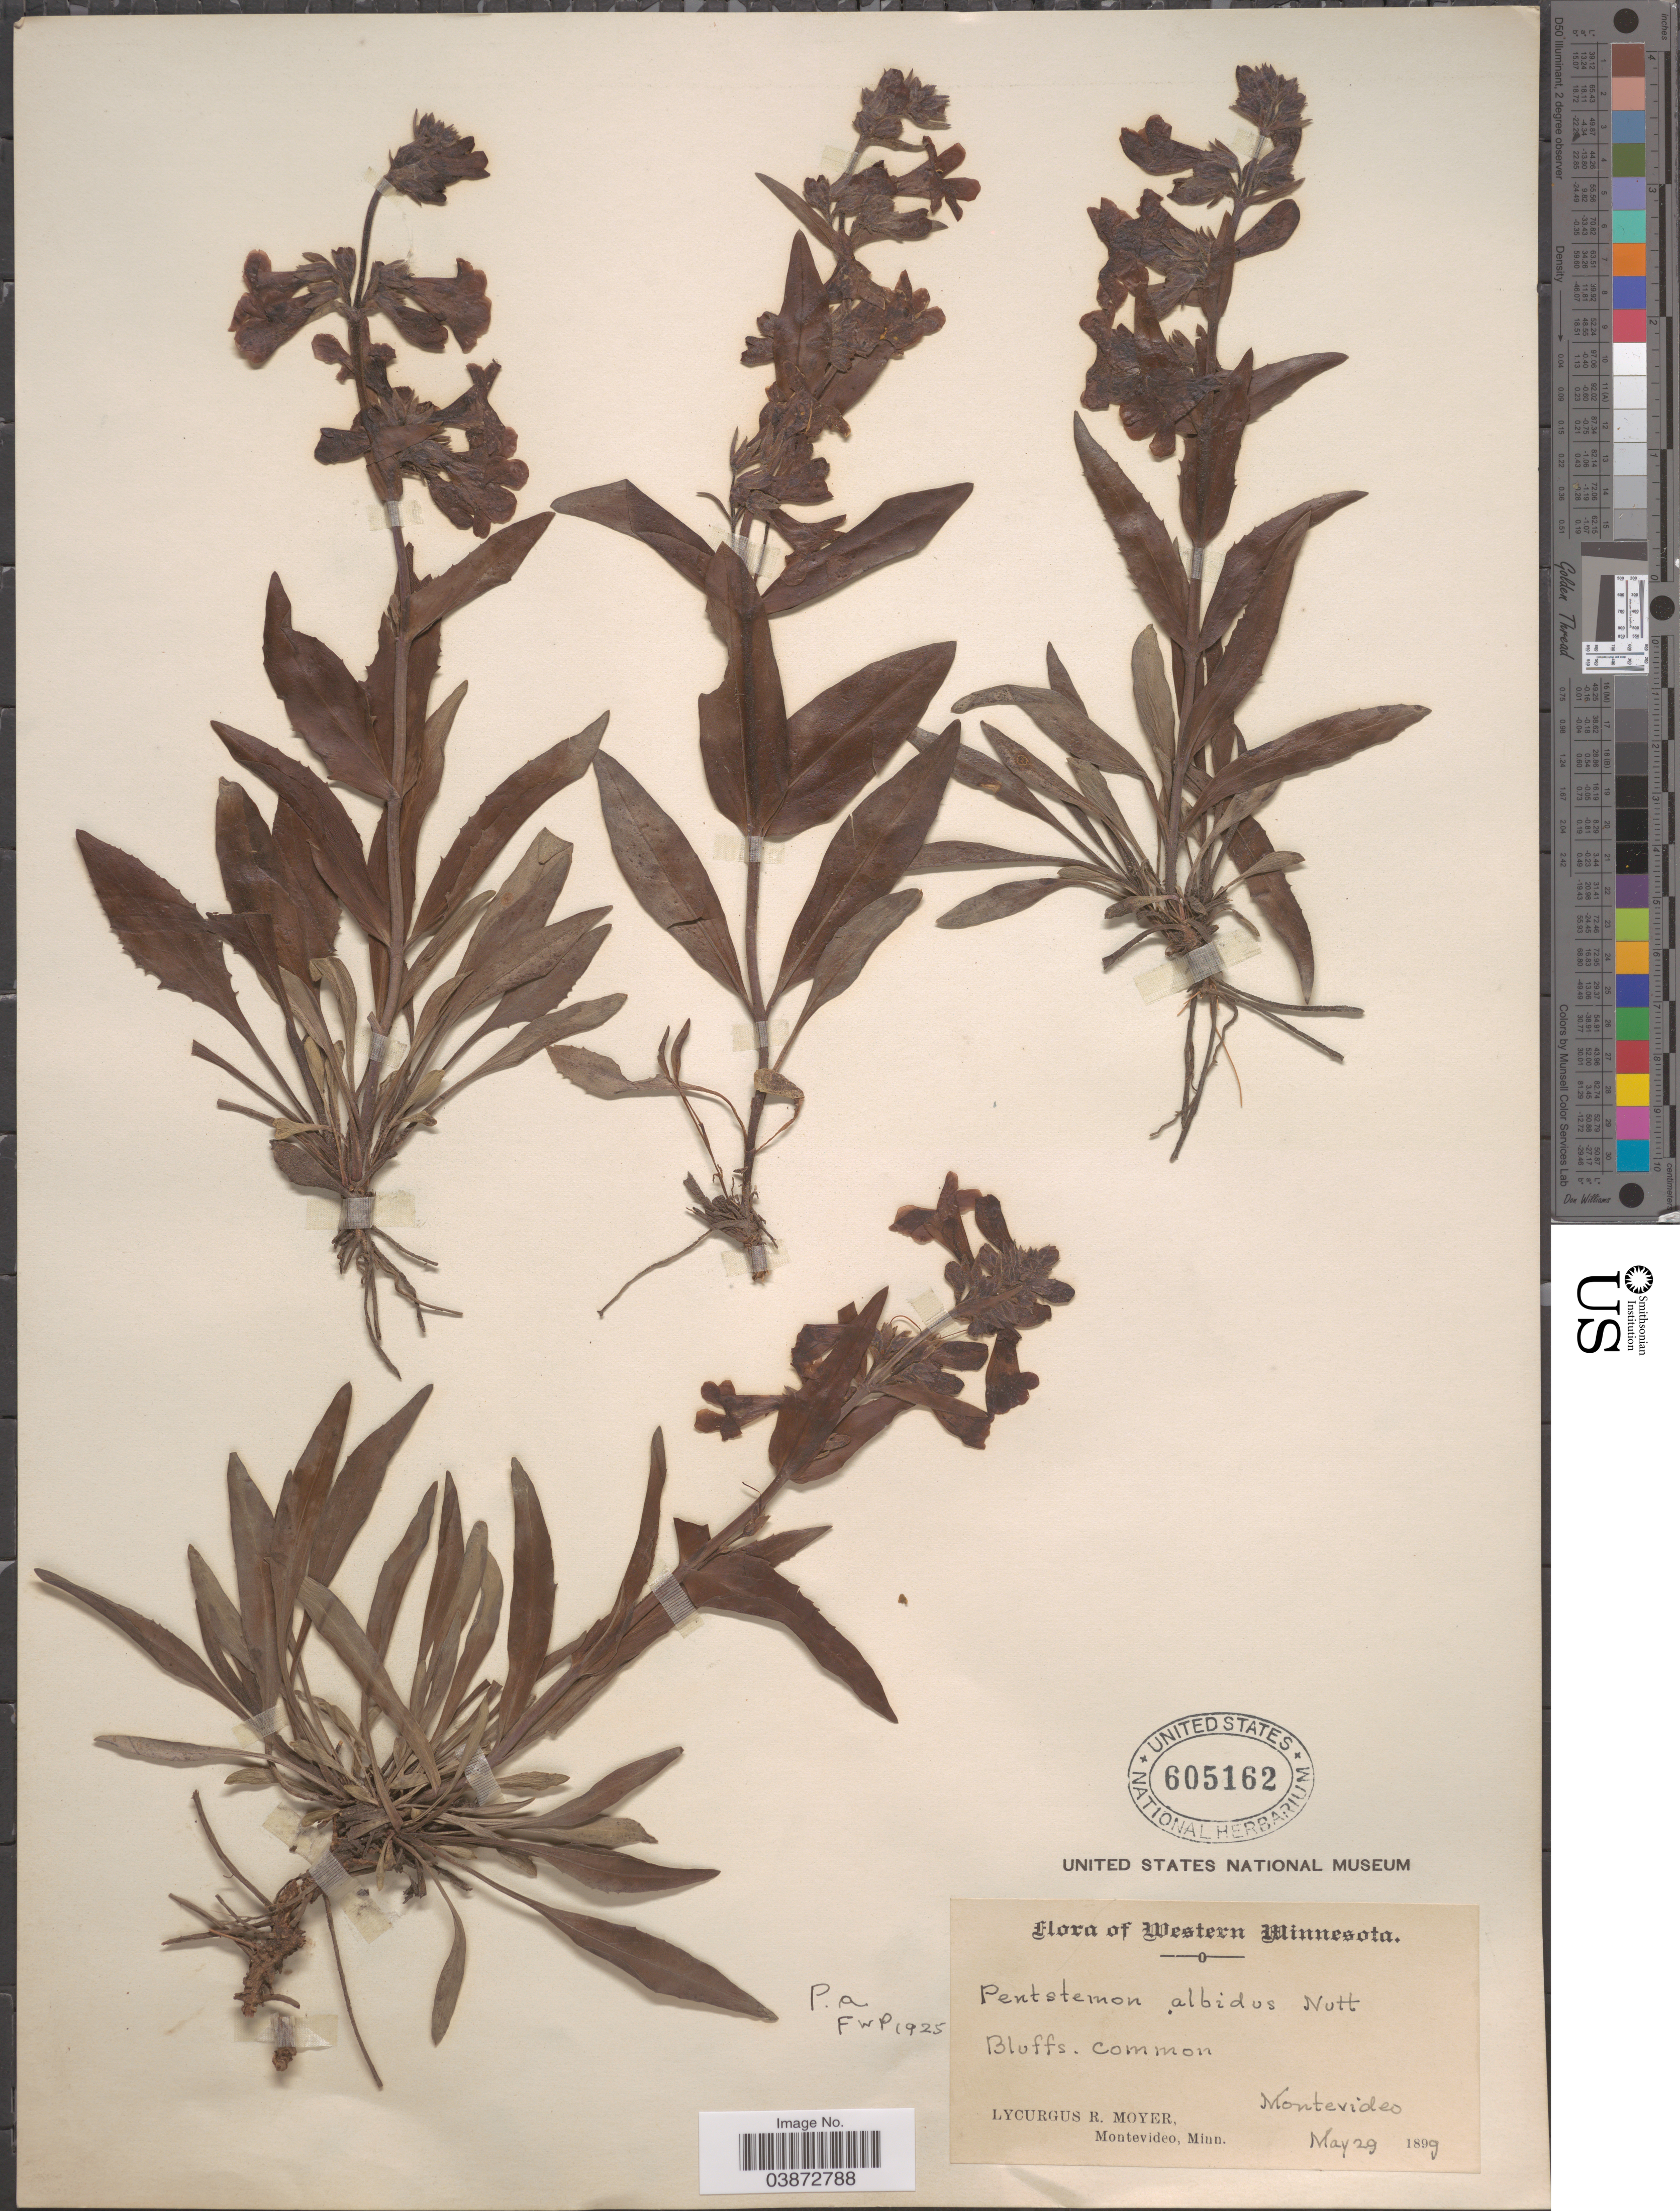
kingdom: Plantae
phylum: Tracheophyta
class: Magnoliopsida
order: Lamiales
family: Plantaginaceae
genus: Penstemon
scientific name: Penstemon albidus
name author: Nutt.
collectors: L. Moyer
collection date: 1899-05-29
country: United States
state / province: Minnesota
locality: Western Minnesota. Montevideo.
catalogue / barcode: US 605162